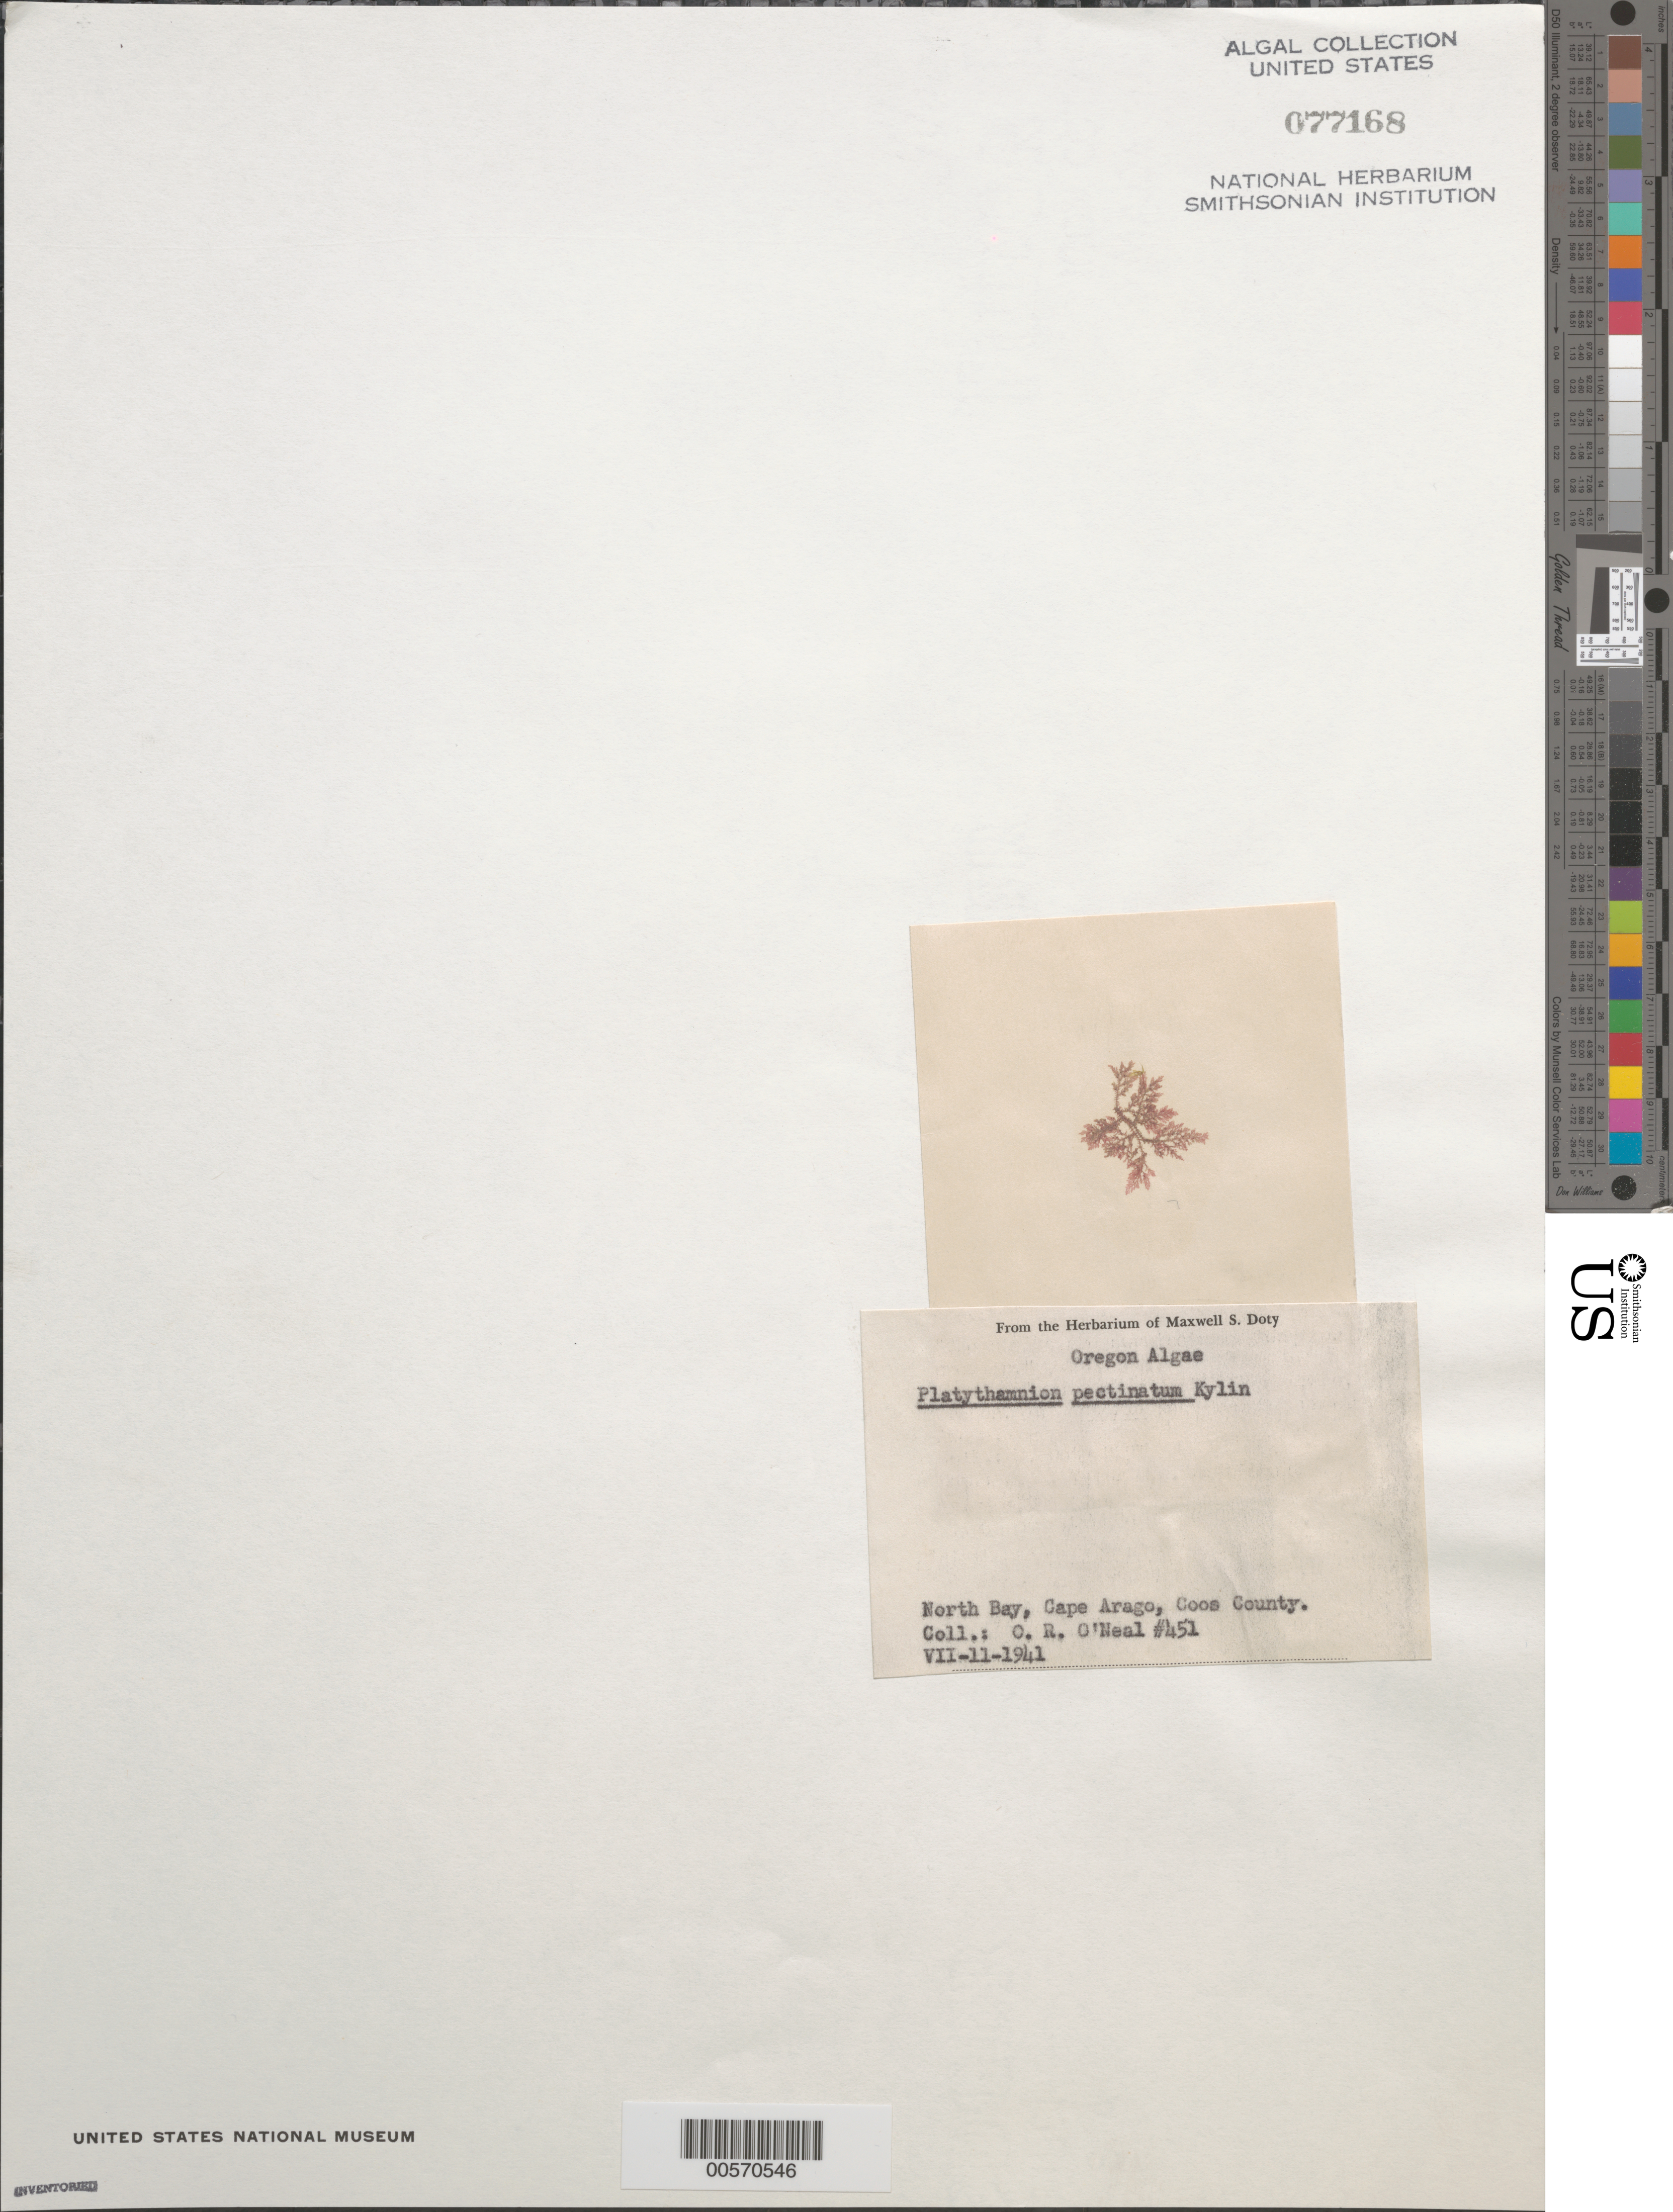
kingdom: Plantae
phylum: Rhodophyta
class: Florideophyceae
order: Ceramiales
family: Ceramiaceae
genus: Pterothamnion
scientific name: Pterothamnion pectinatum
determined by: Algae name updating Project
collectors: O. O'Neal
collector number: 451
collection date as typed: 11 Jul 1941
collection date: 1941-07-11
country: United States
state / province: Oregon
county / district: Coos County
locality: North Bay, Cape Arago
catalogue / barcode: US 77168